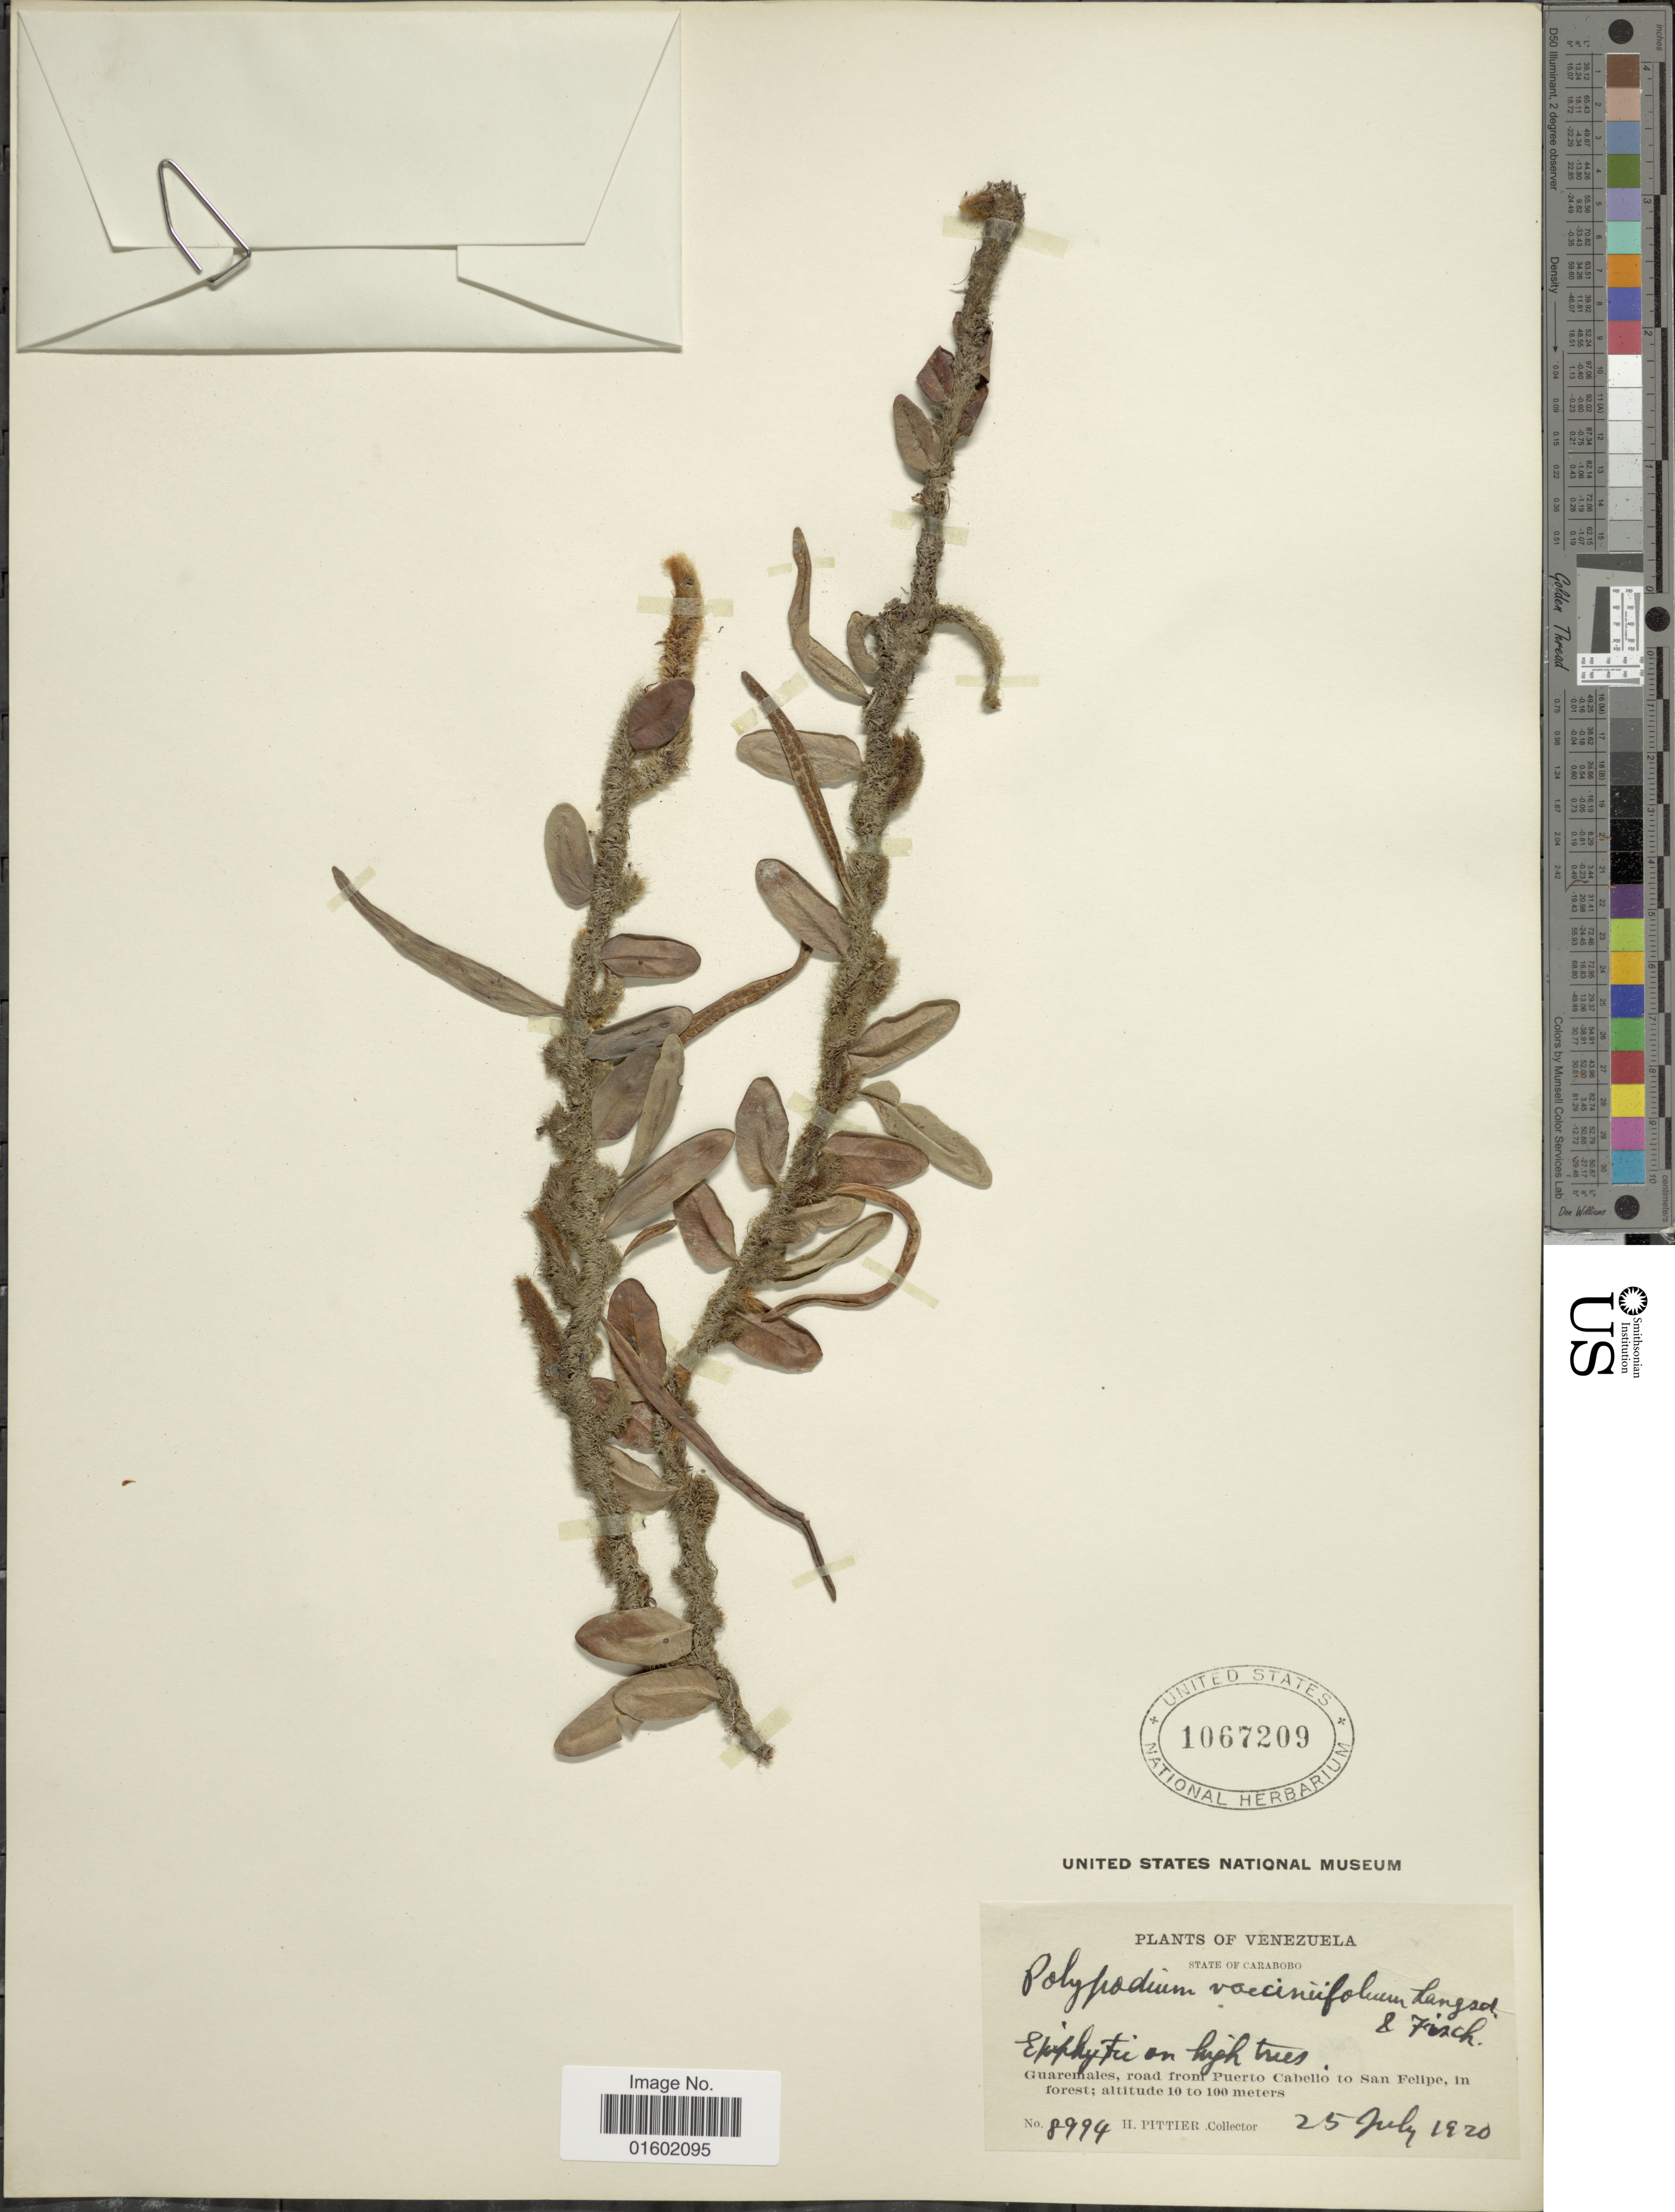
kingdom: Plantae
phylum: Tracheophyta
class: Polypodiopsida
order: Polypodiales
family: Polypodiaceae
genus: Microgramma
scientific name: Microgramma vaccinifolia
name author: (Langsd. & Fisch.) Copel.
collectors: H. F. Pittier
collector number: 8994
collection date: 1920-07-25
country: Venezuela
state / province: Carabobo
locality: Guaremales, road from puerto Cabello to Sn Felipe, in forest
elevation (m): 10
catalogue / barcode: US 1067209